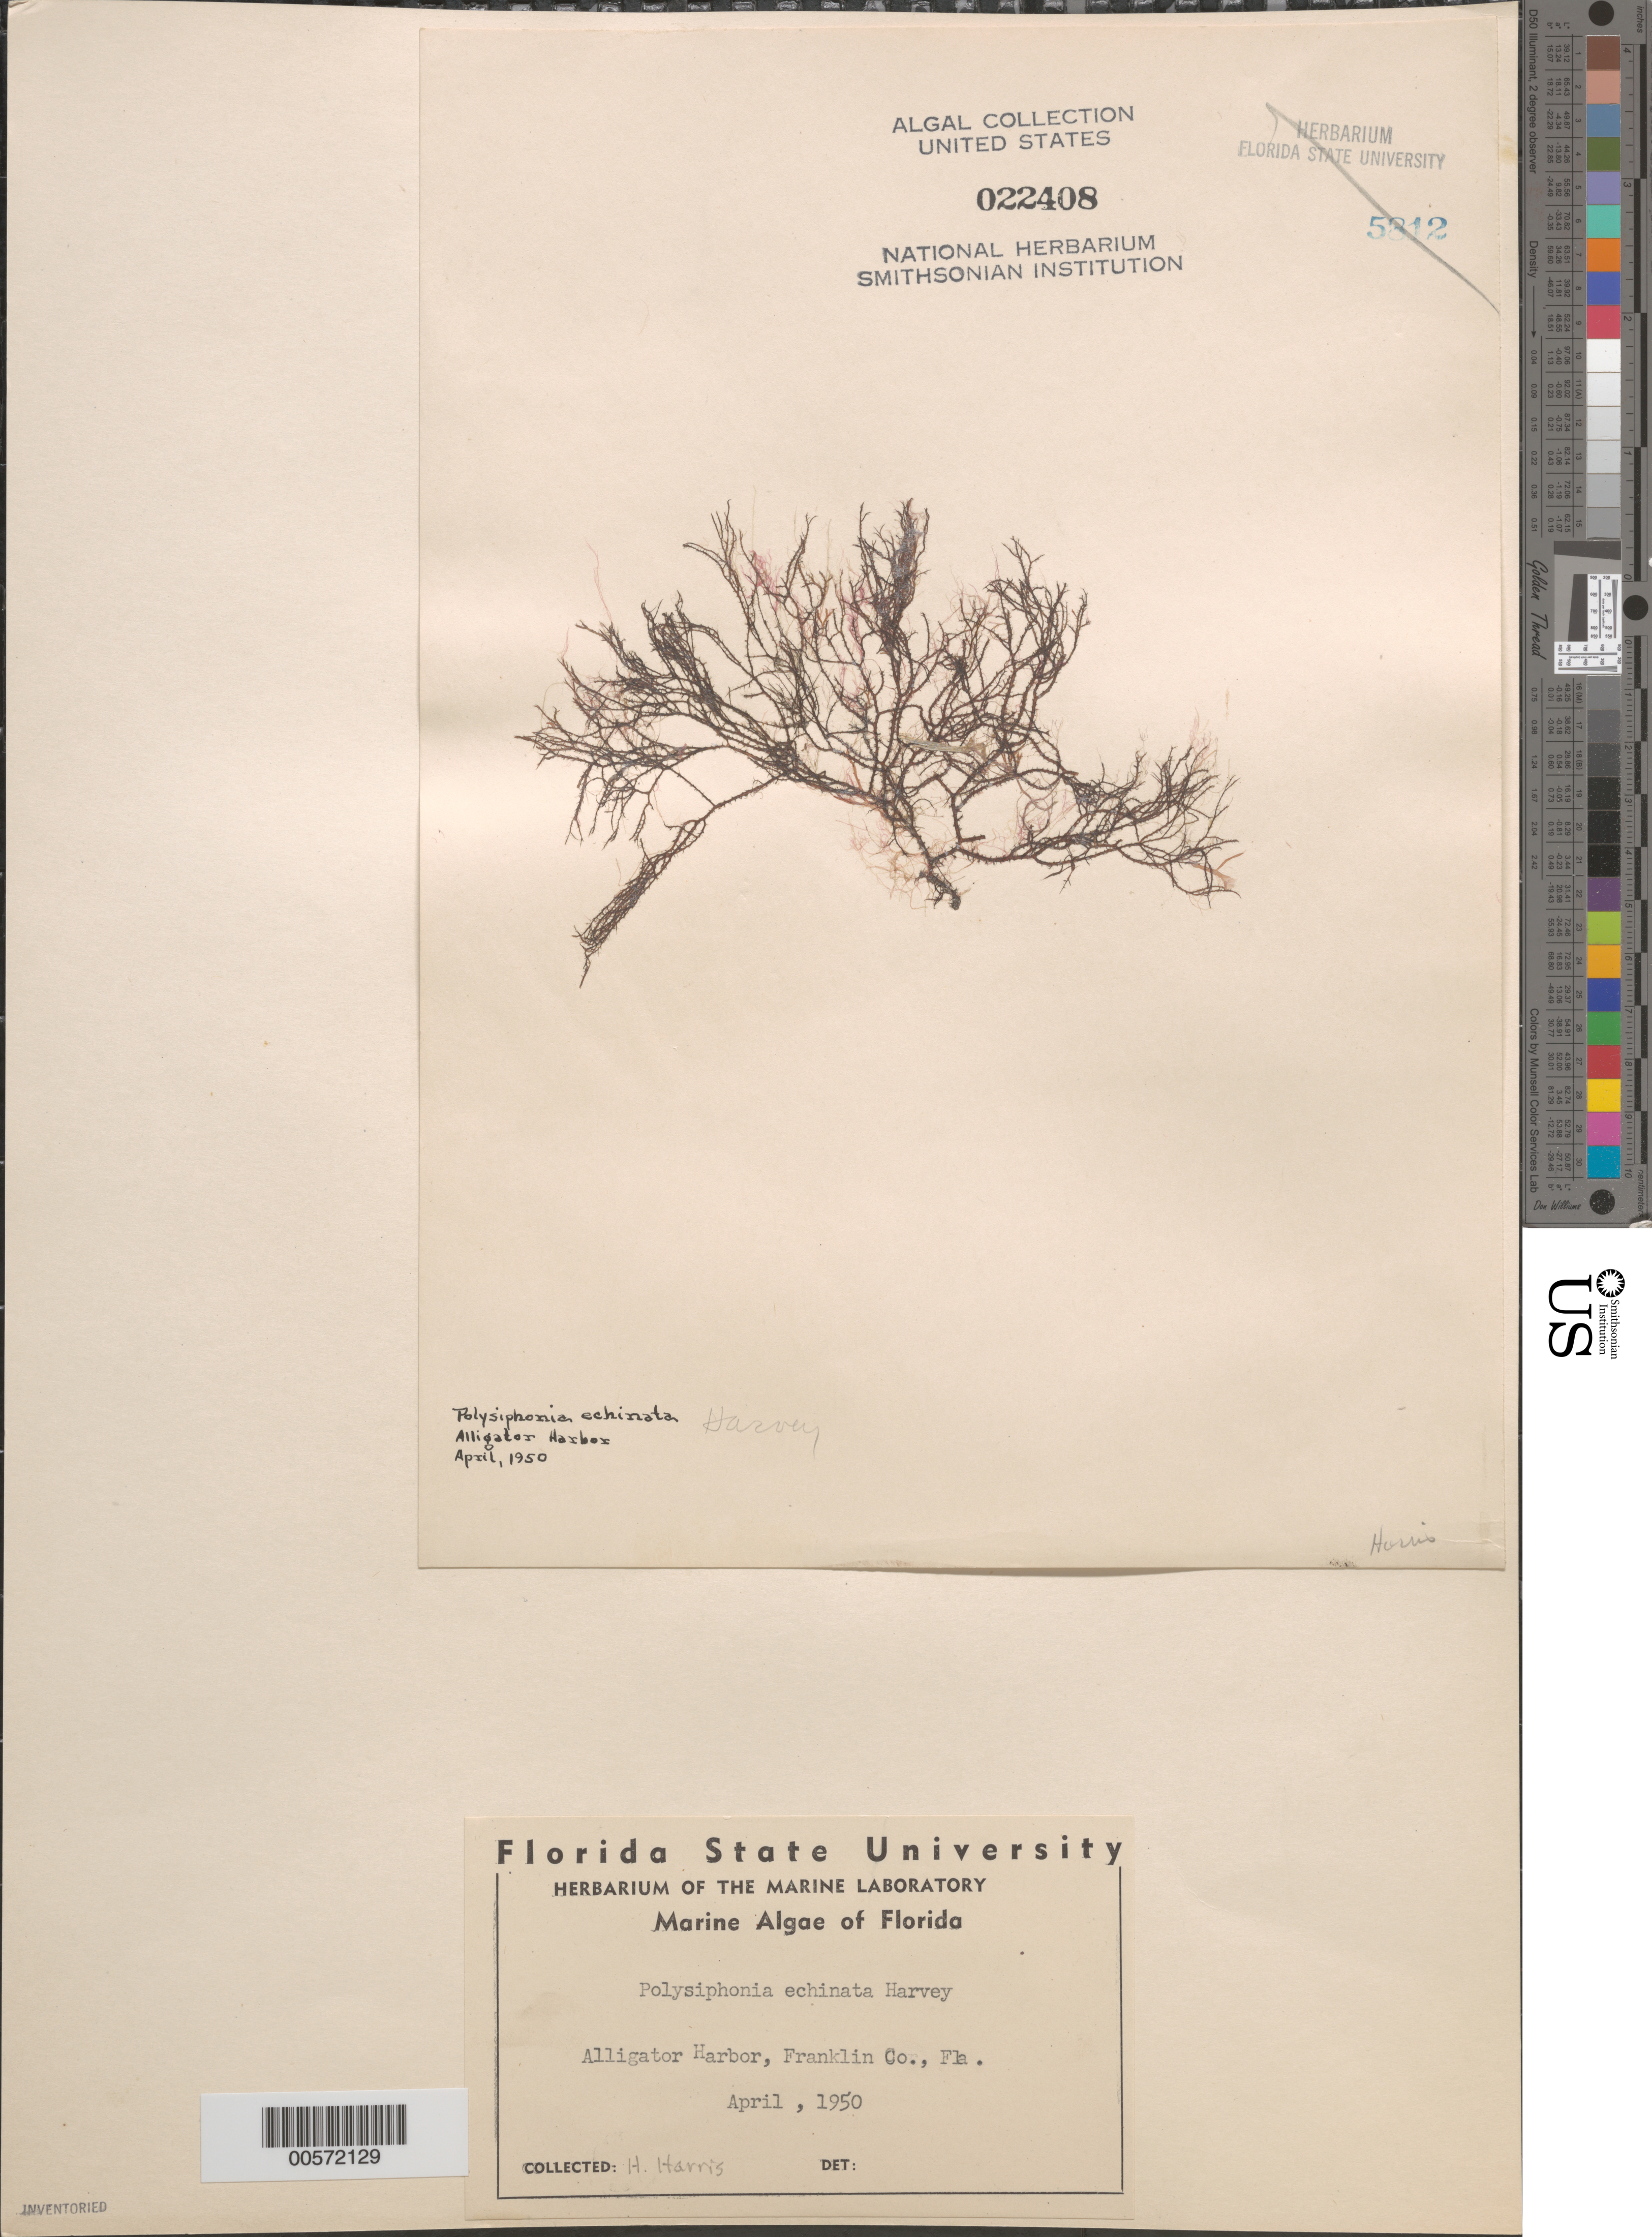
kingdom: Plantae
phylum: Rhodophyta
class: Florideophyceae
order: Ceramiales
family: Rhodomelaceae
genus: Acanthosiphonia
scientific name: Acanthosiphonia echinata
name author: (Harv.) Savoie & G.W. Saunders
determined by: Algae name updating Project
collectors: H. Harris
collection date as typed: Apr 1950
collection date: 1950-04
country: United States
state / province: Florida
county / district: Franklin County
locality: Alligator Harbor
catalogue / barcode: US 22408